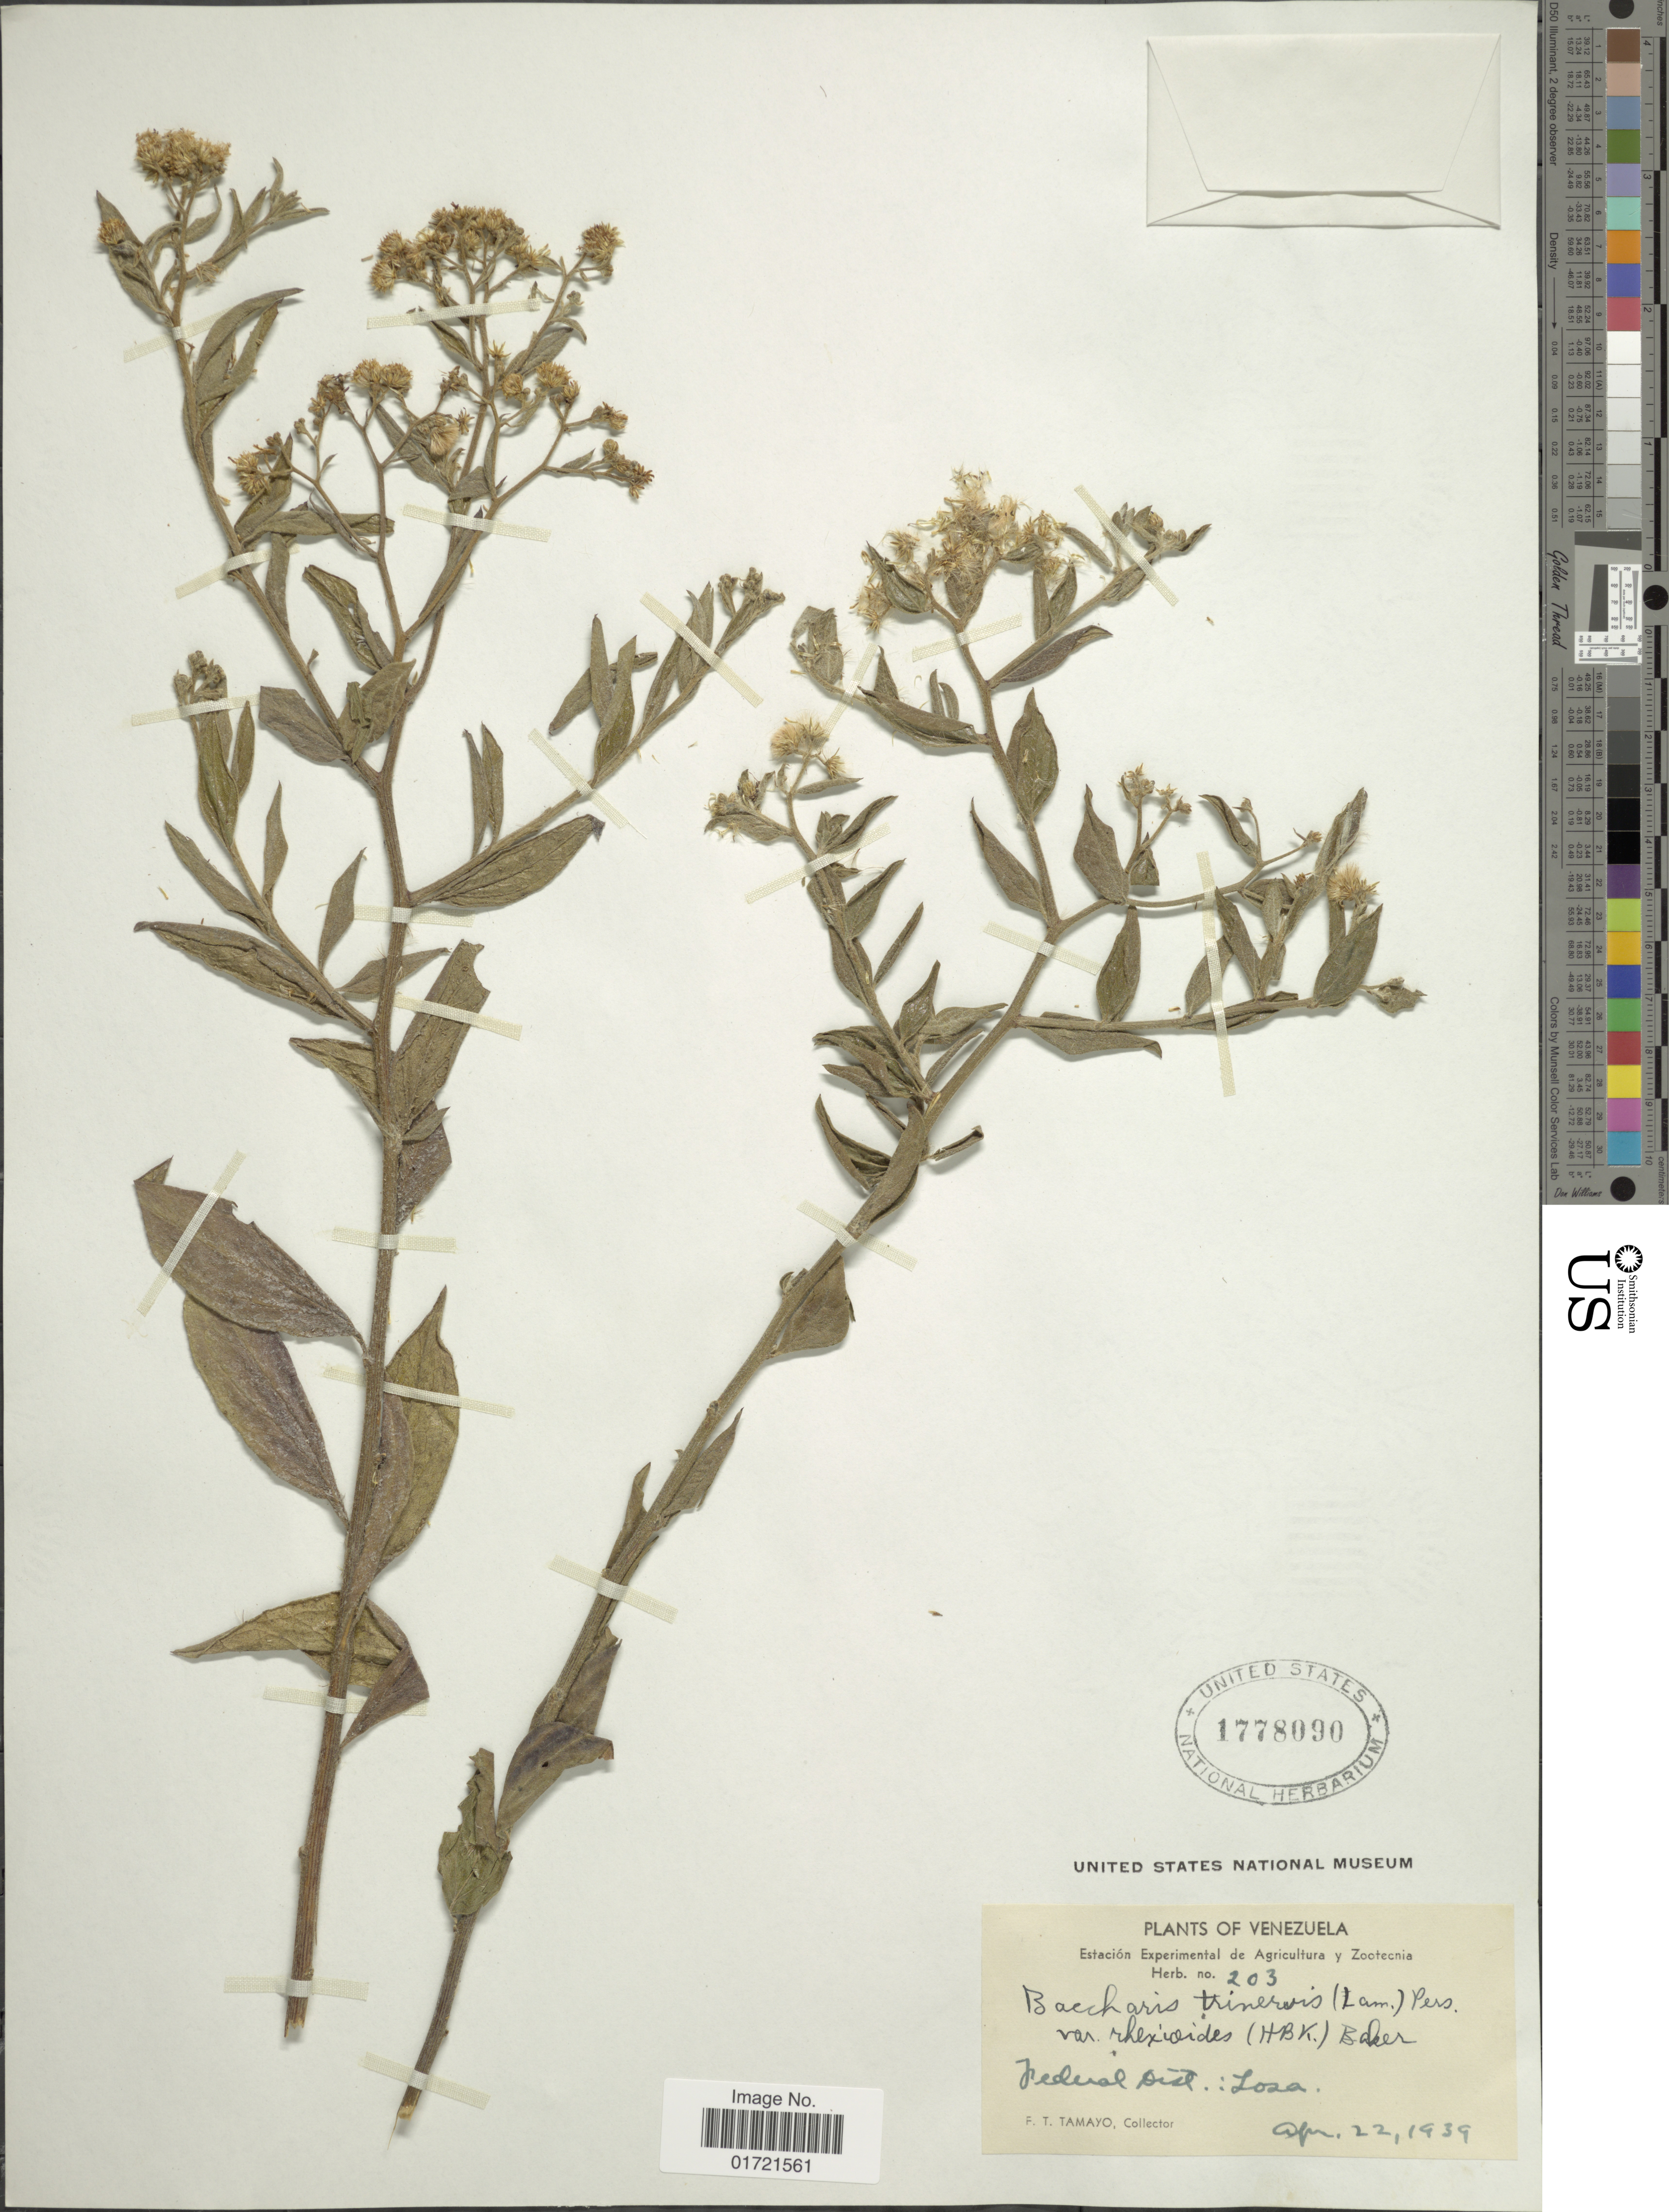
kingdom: Plantae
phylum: Tracheophyta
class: Magnoliopsida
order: Asterales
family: Asteraceae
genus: Baccharis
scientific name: Baccharis trinervis var. rhexioides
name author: (Kunth) Baker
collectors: F. Tamayo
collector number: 203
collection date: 1939-04-22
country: Venezuela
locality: Federal Dist.: Losa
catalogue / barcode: US 1778090